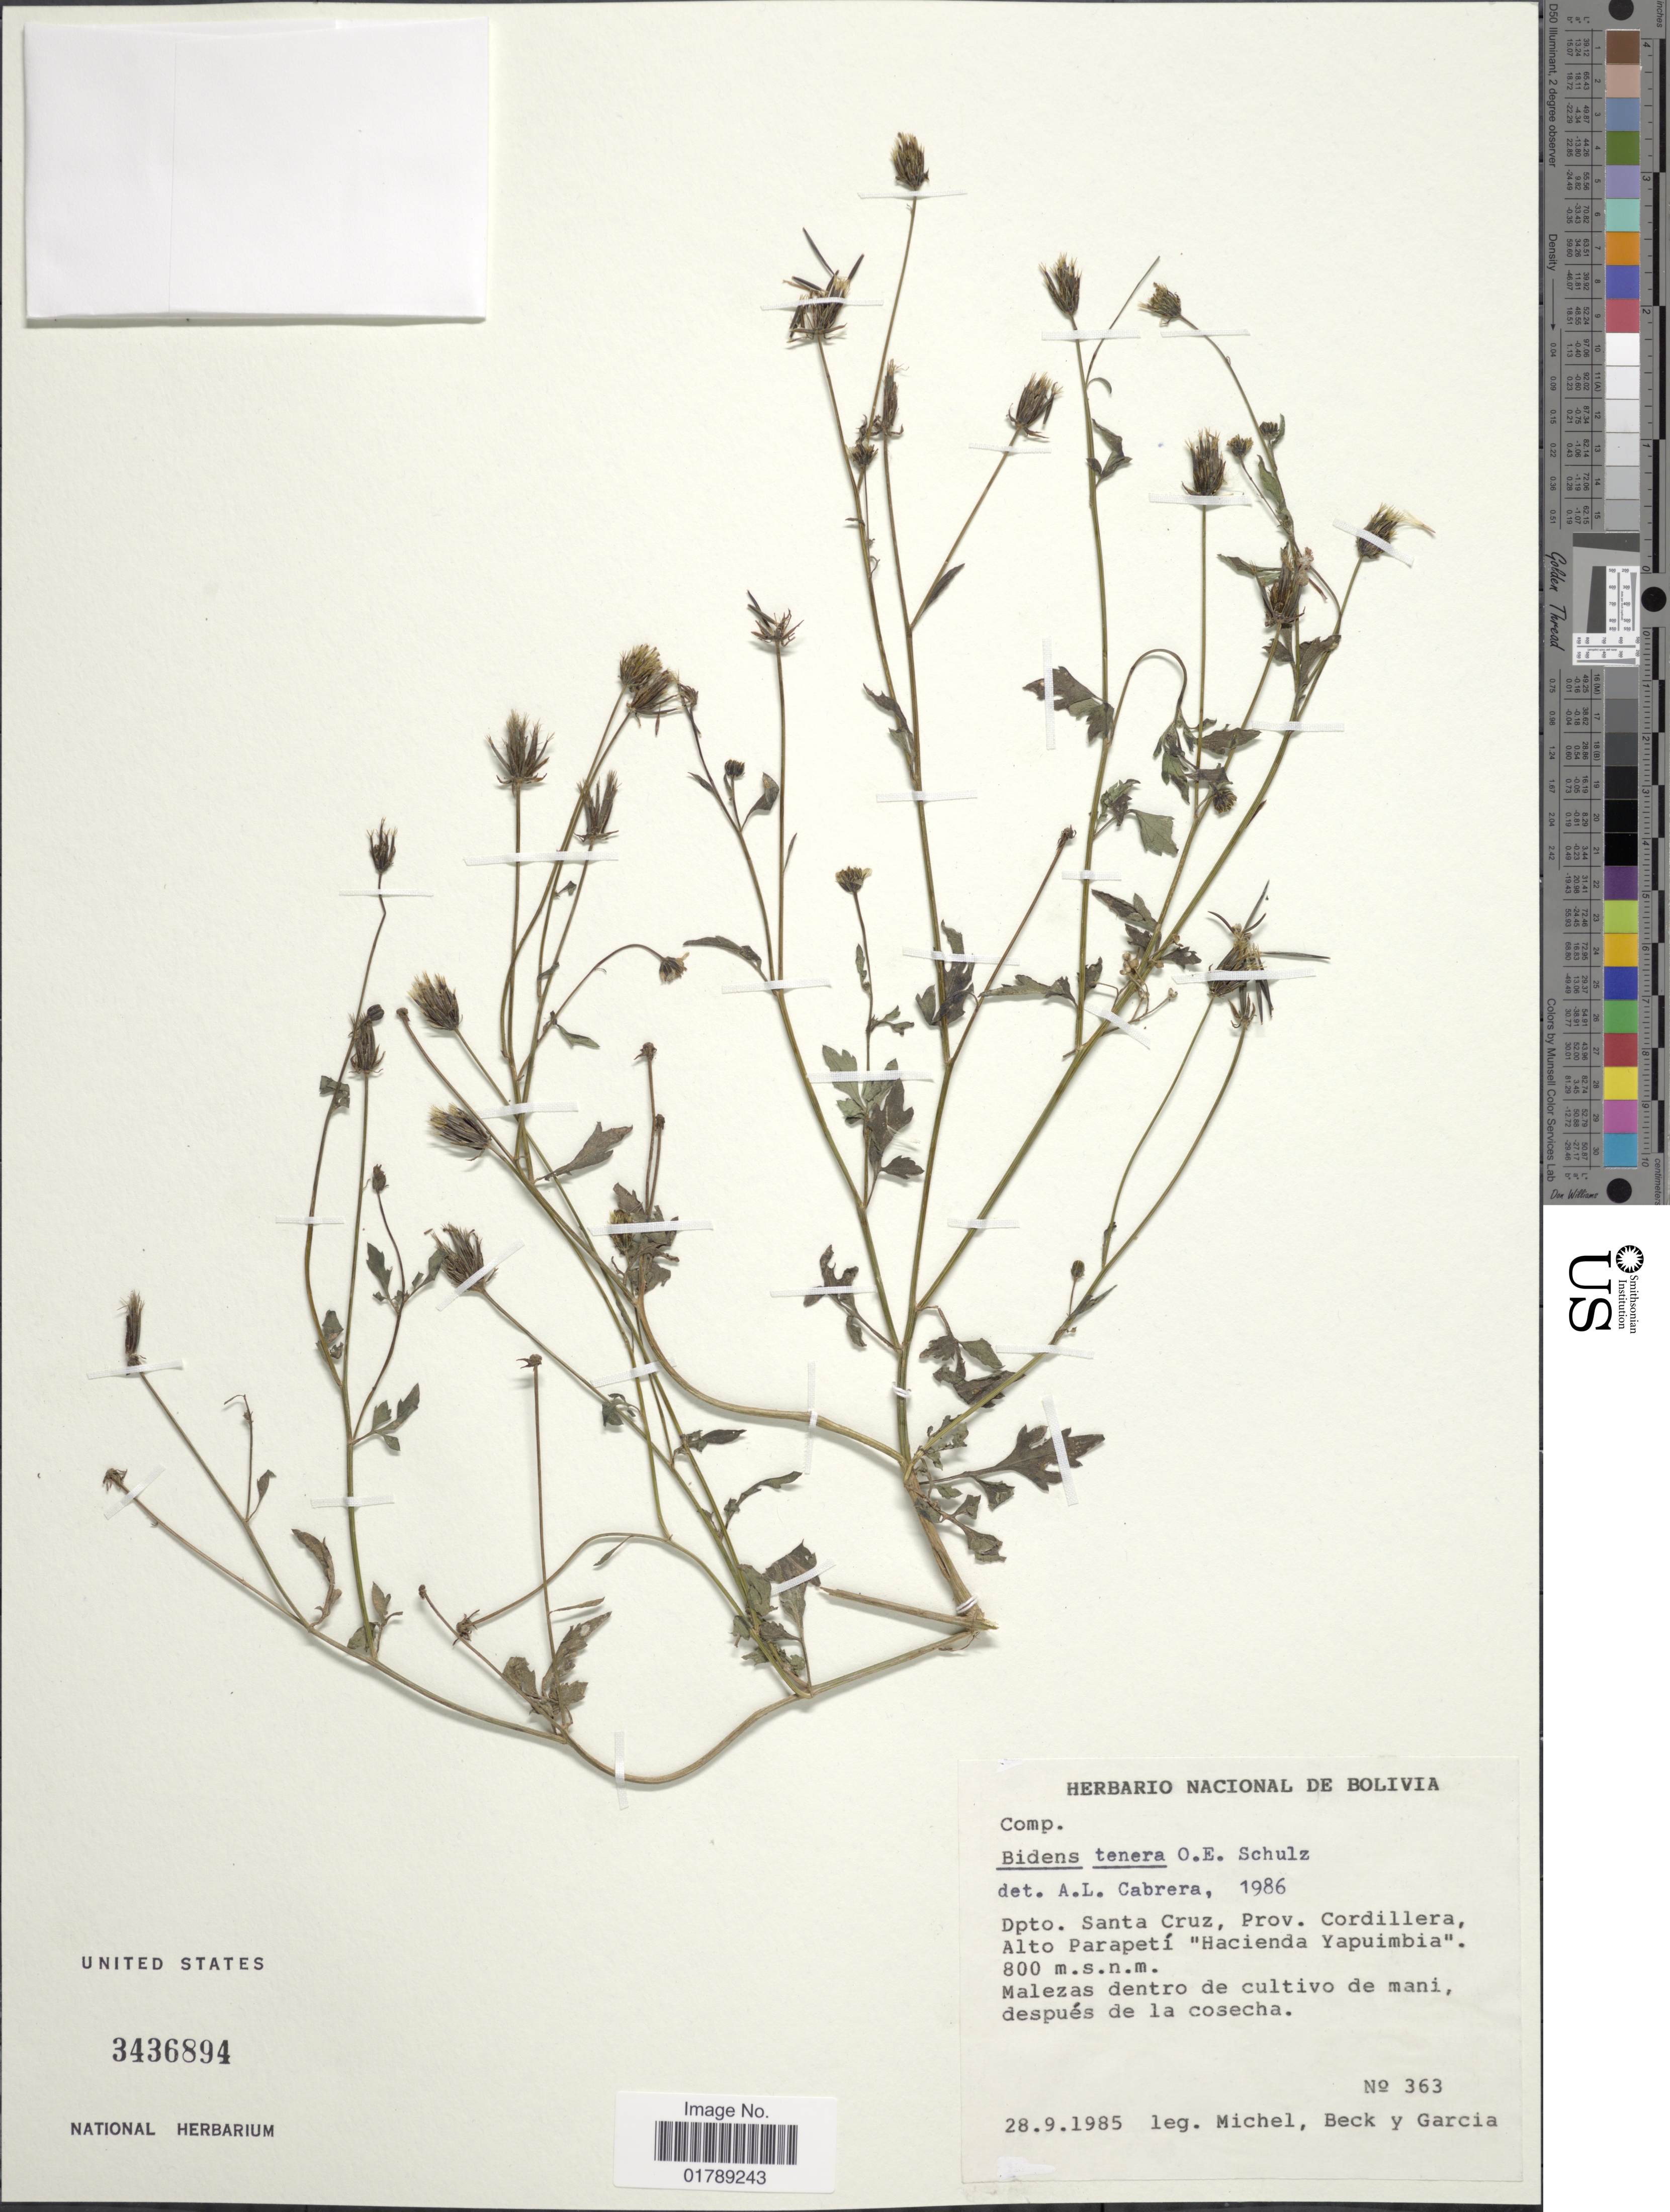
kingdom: Plantae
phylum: Tracheophyta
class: Magnoliopsida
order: Asterales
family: Asteraceae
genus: Bidens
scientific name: Bidens tenera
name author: O.E. Schulz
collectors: -. Michel, -- Beck & H. Garcia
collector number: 363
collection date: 1985-09-28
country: Bolivia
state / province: Santa Cruz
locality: Prov. Cordillera, Alto Parapetí "Hacienda Yapuimbia"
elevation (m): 800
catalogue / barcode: US 3436894